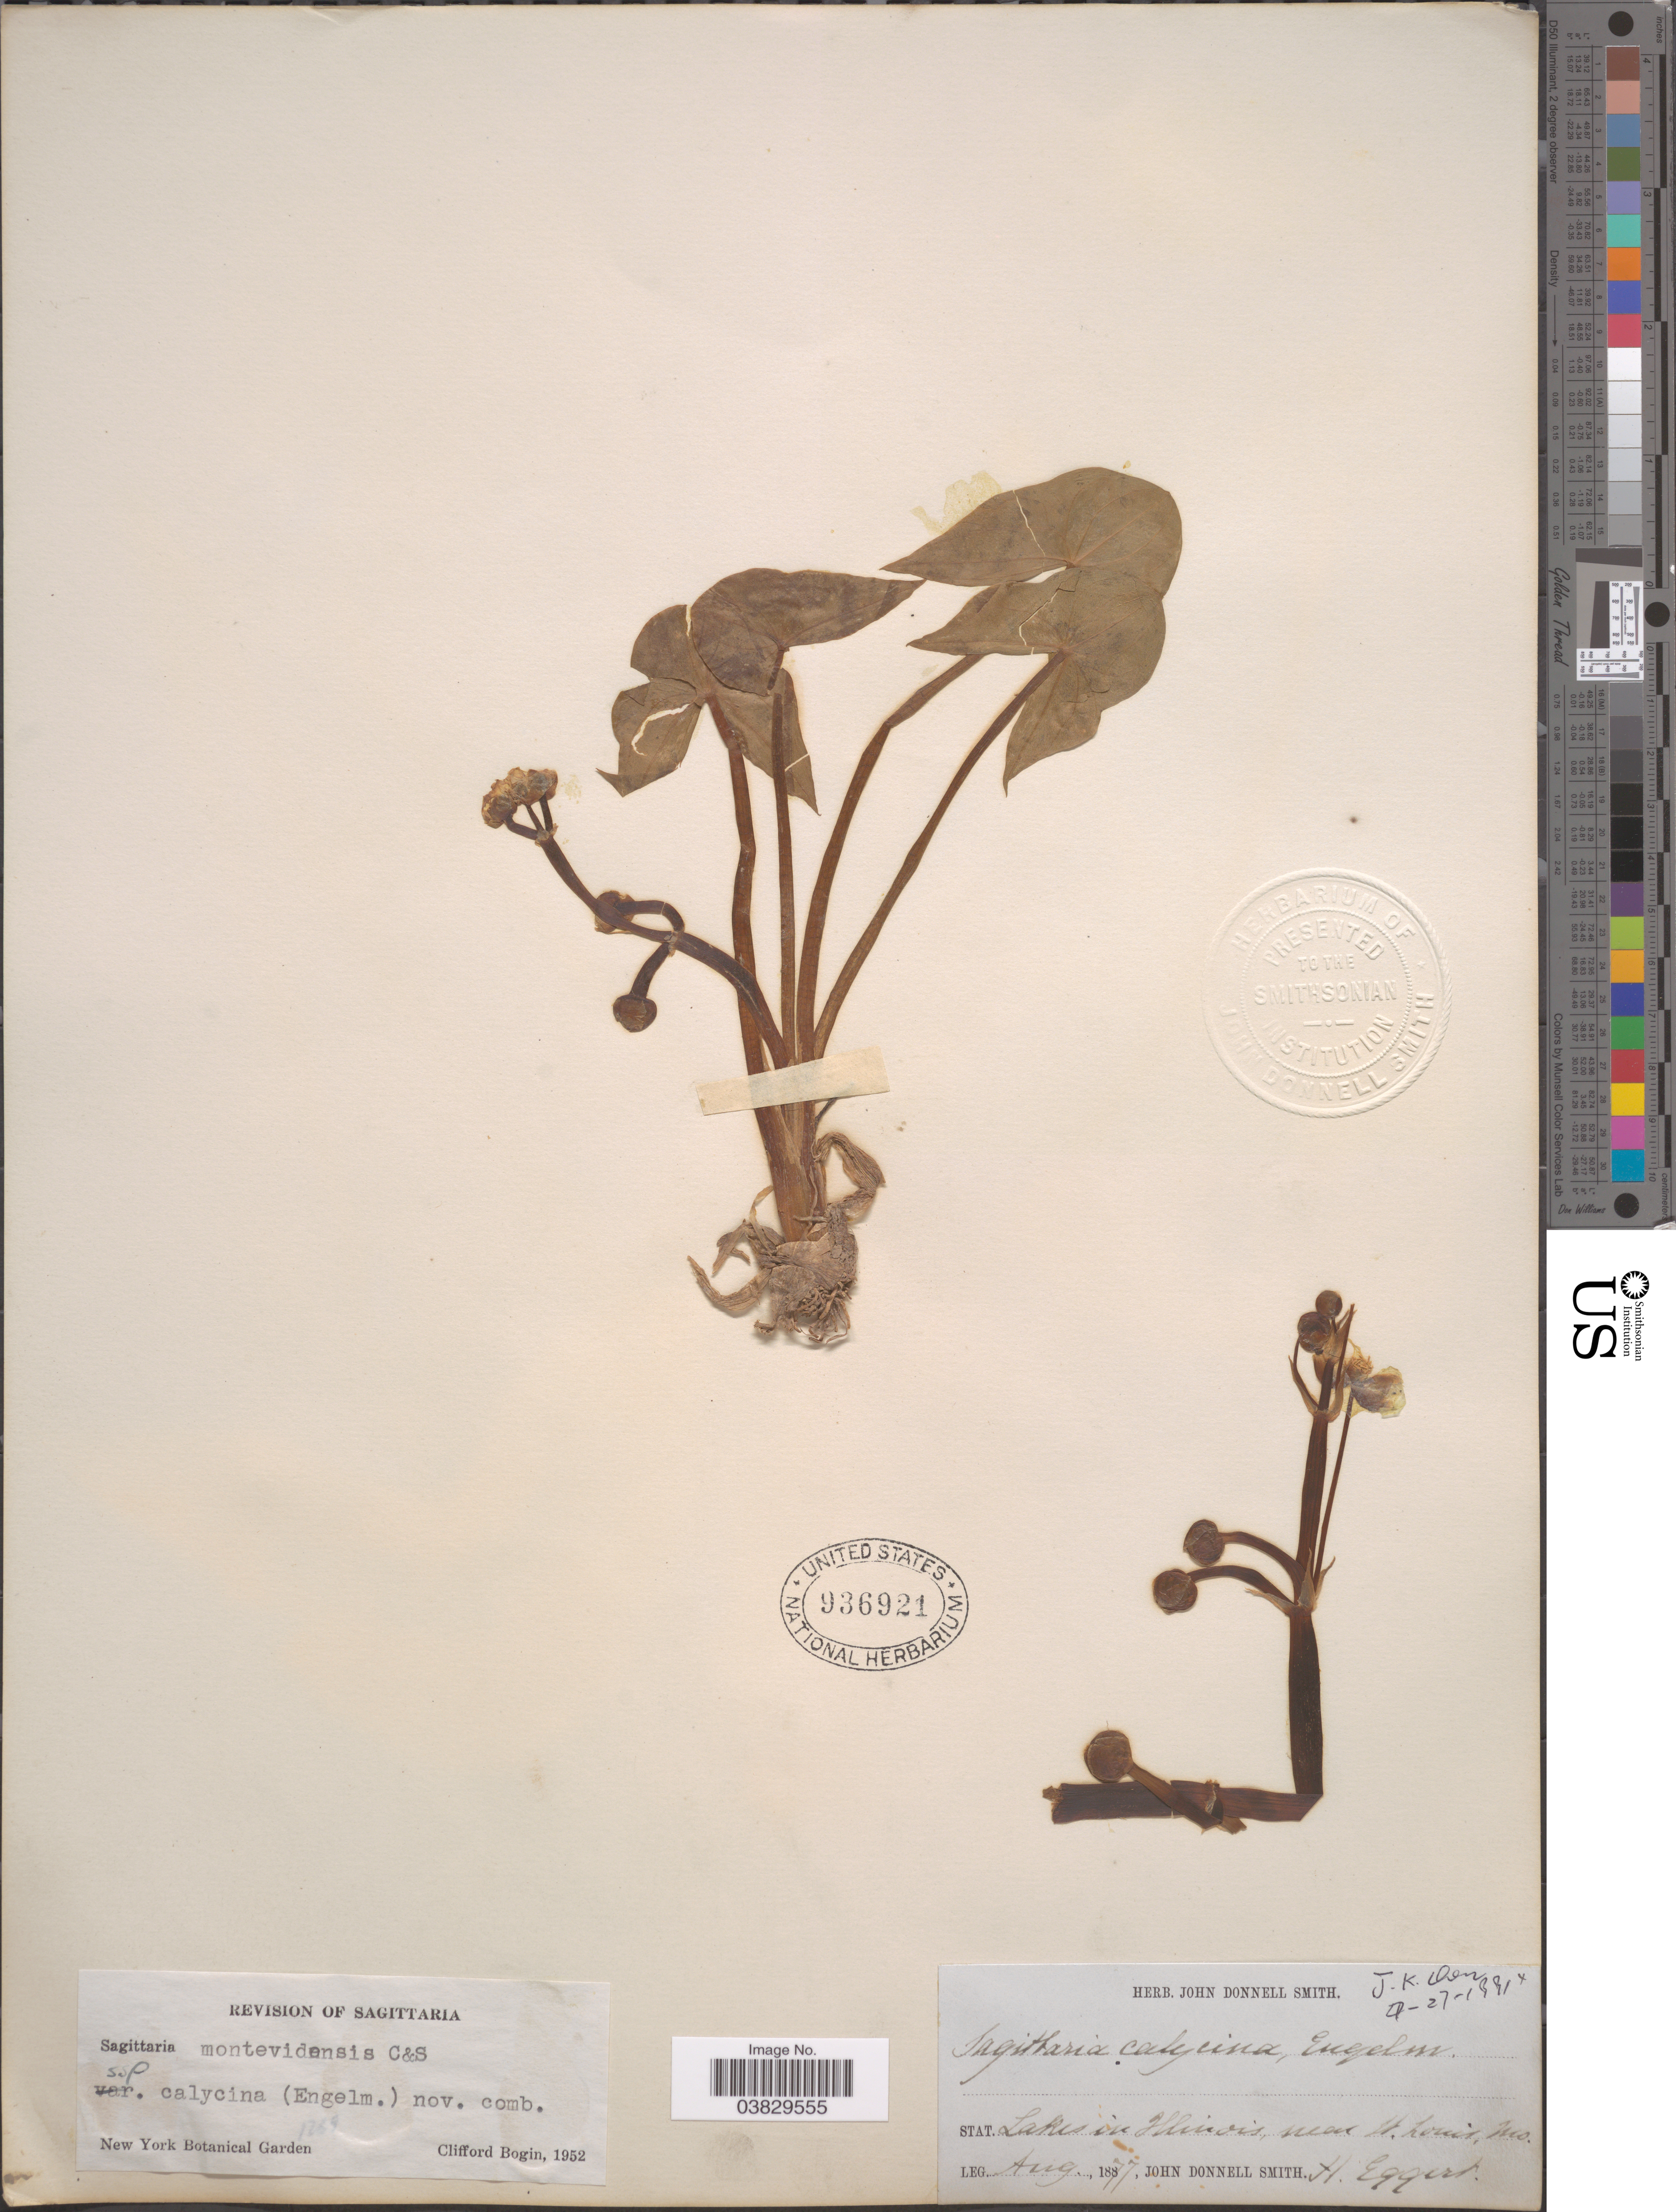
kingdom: Plantae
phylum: Tracheophyta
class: Liliopsida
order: Alismatales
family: Alismataceae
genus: Sagittaria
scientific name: Sagittaria calycina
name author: Engelm.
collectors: J. Donnell Smith & H. Eggert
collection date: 1877-08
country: United States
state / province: Missouri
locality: Stat. Lakes in Illinois, near St. Louis, Mo.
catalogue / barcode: US 936921